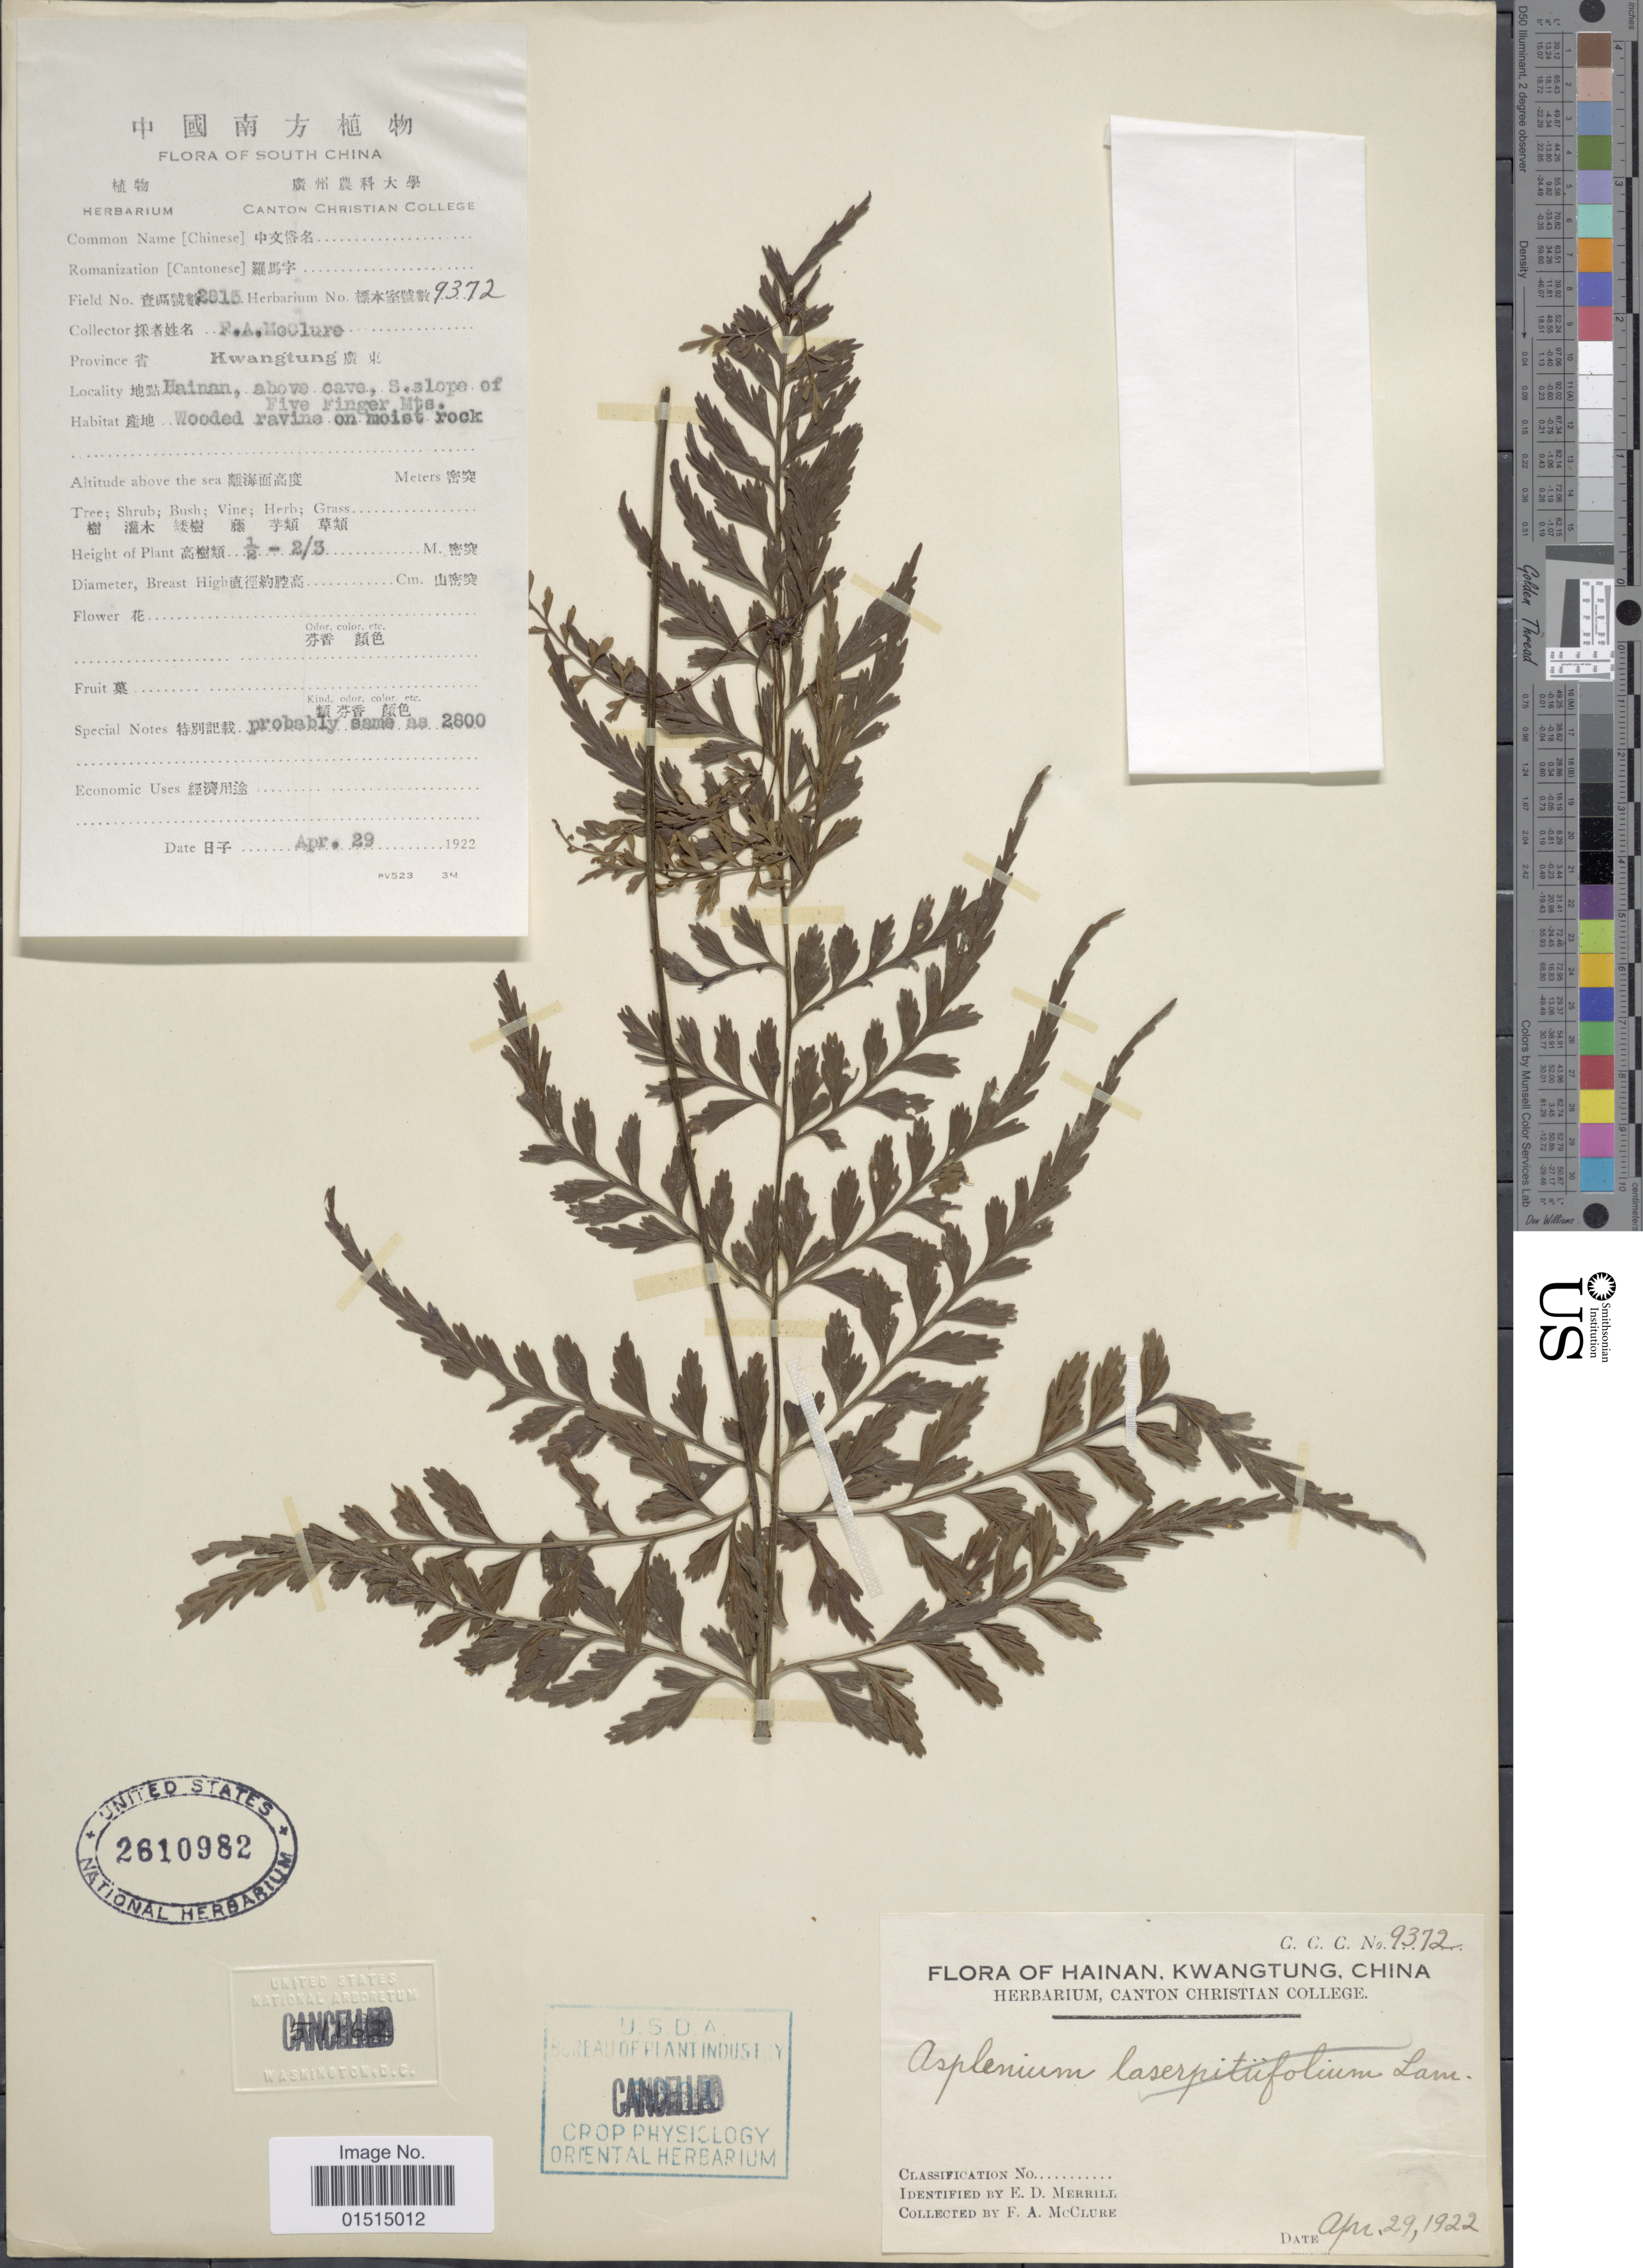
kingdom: Plantae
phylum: Tracheophyta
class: Polypodiopsida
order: Polypodiales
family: Aspleniaceae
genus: Asplenium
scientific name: Asplenium laserpitiifolium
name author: Lam.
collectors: F. A. McClure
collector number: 2815/9372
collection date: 1922-04-29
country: China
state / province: Hainan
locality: Kwangtung, above cave S. slope of Five Finger Mts.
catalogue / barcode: US 2610982